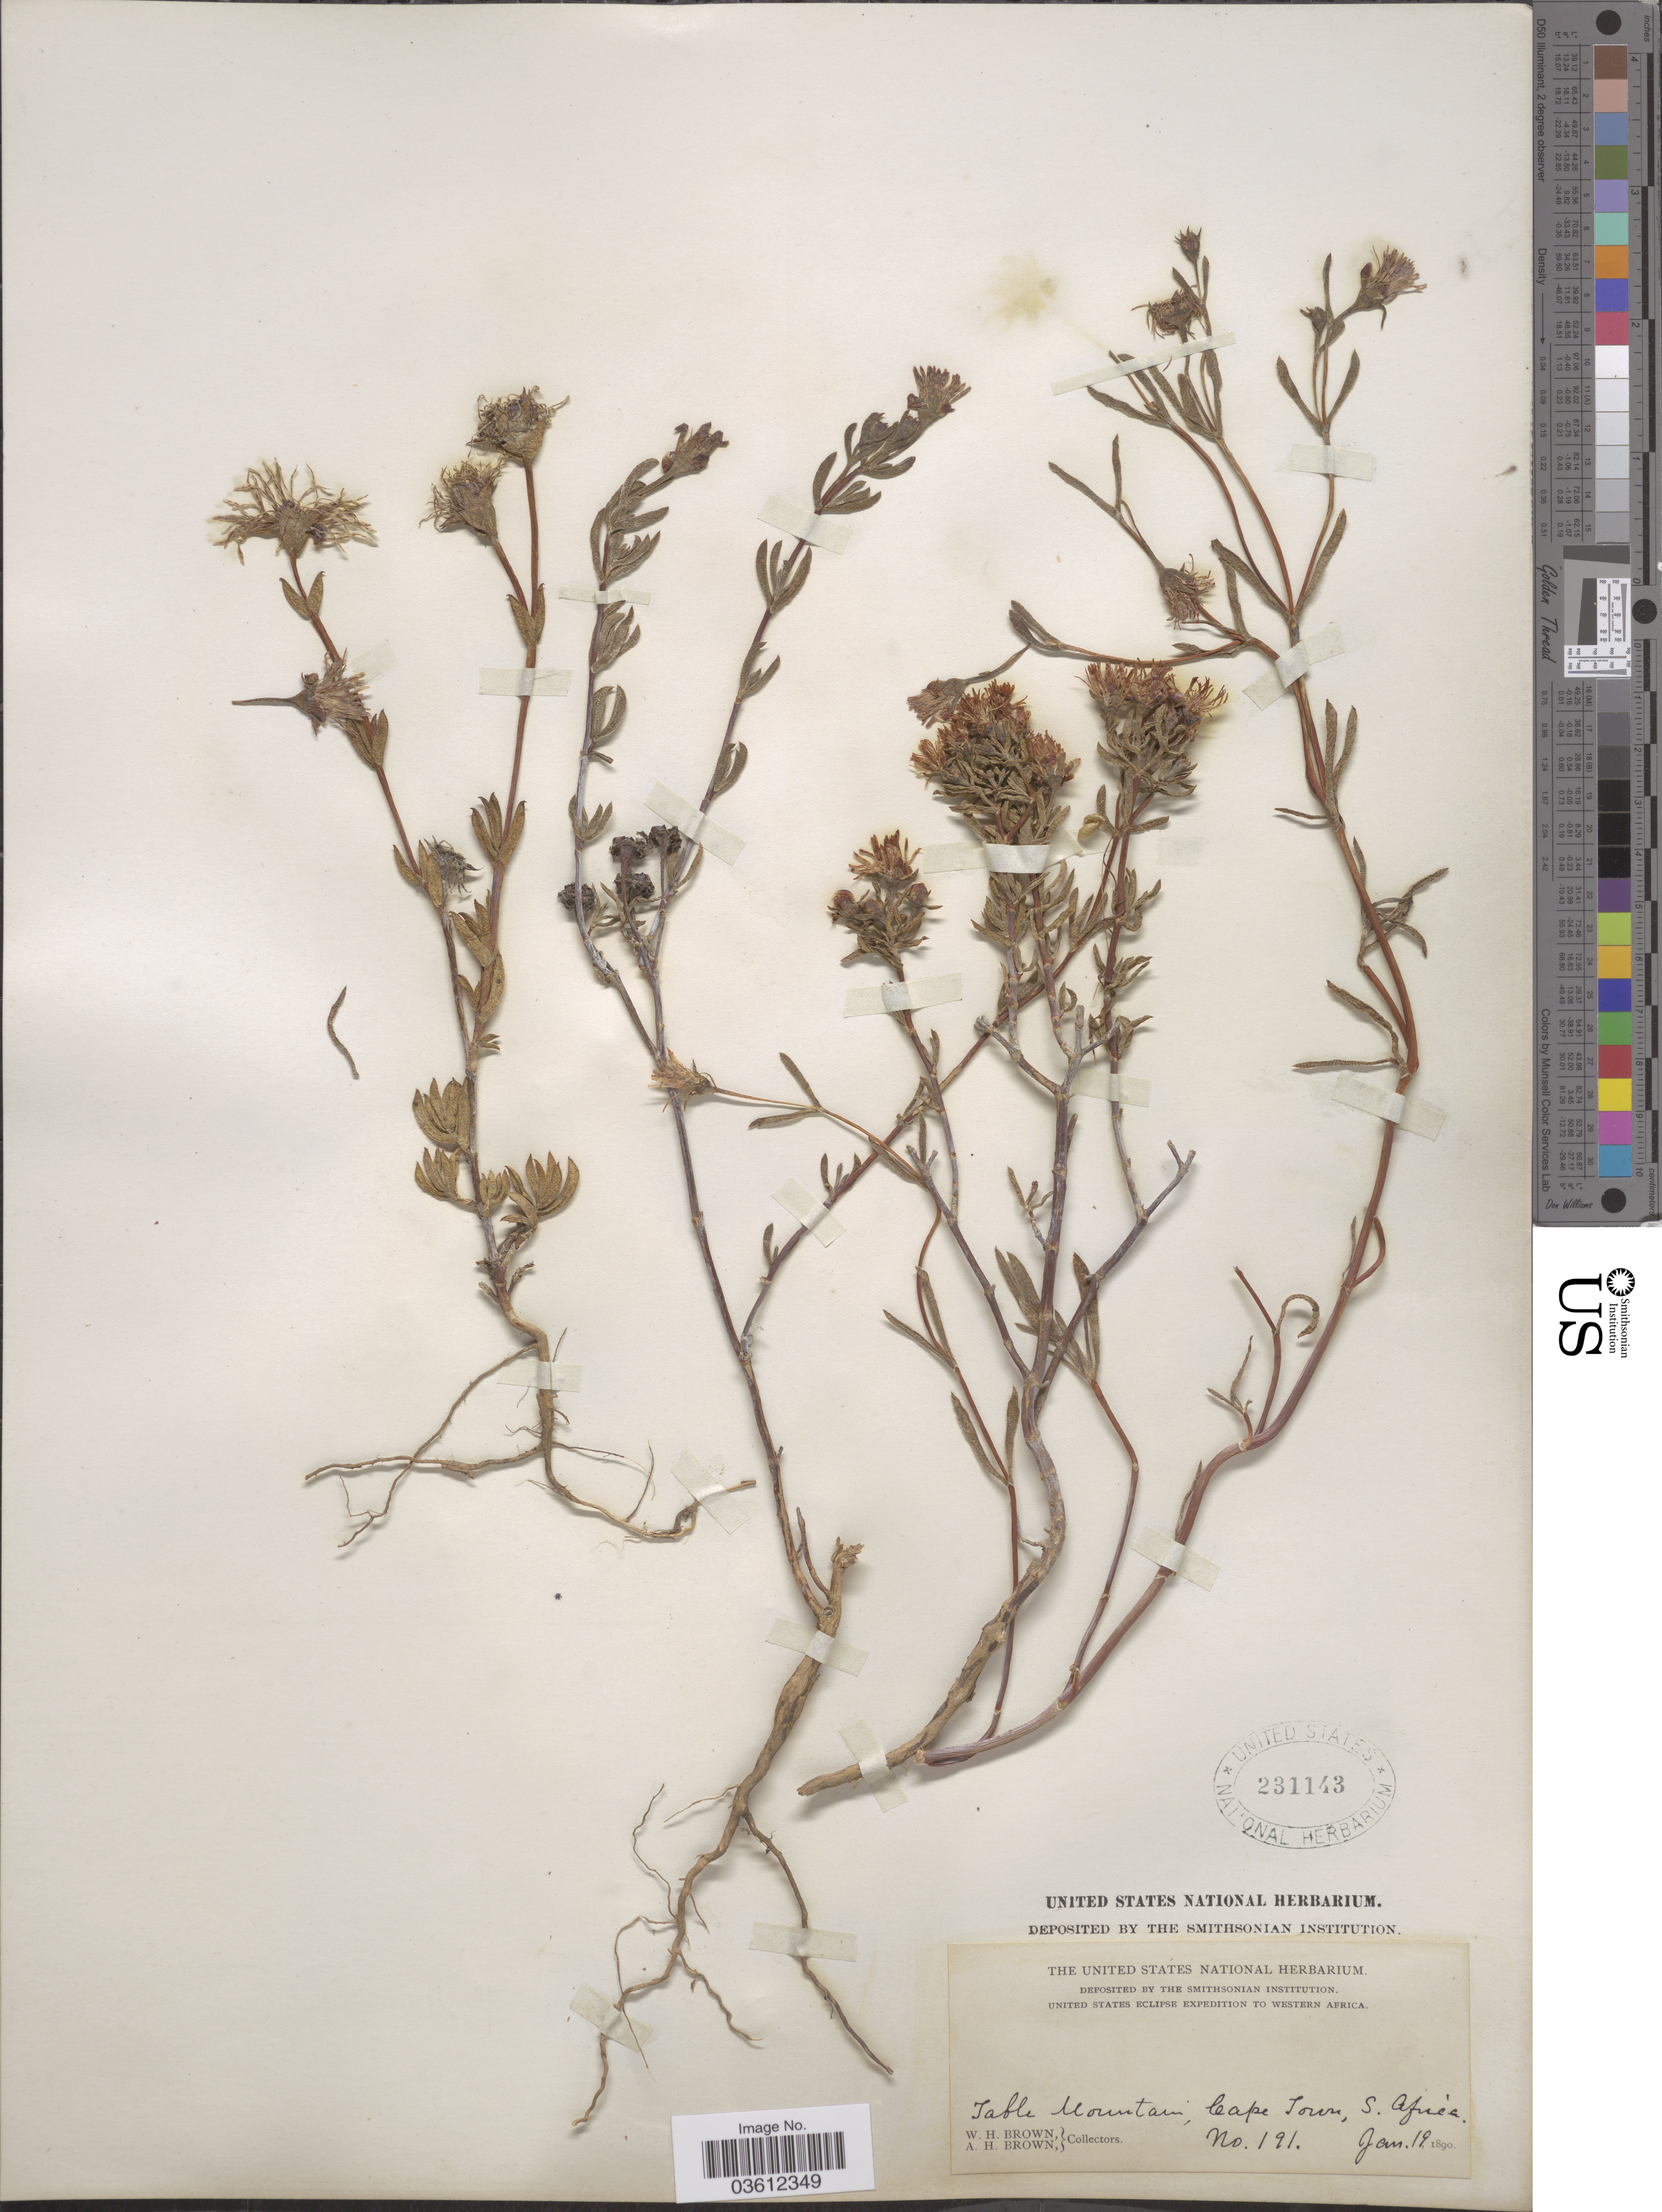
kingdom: Plantae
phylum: Tracheophyta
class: Magnoliopsida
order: Caryophyllales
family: Aizoaceae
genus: Mesembryanthemum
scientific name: Mesembryanthemum sp.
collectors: W. H. Brown & A. H. Brown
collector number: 191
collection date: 1890-01-19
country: South Africa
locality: Western Africa. Table Mountain, Cape Town, S. Africa.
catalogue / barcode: US 231143